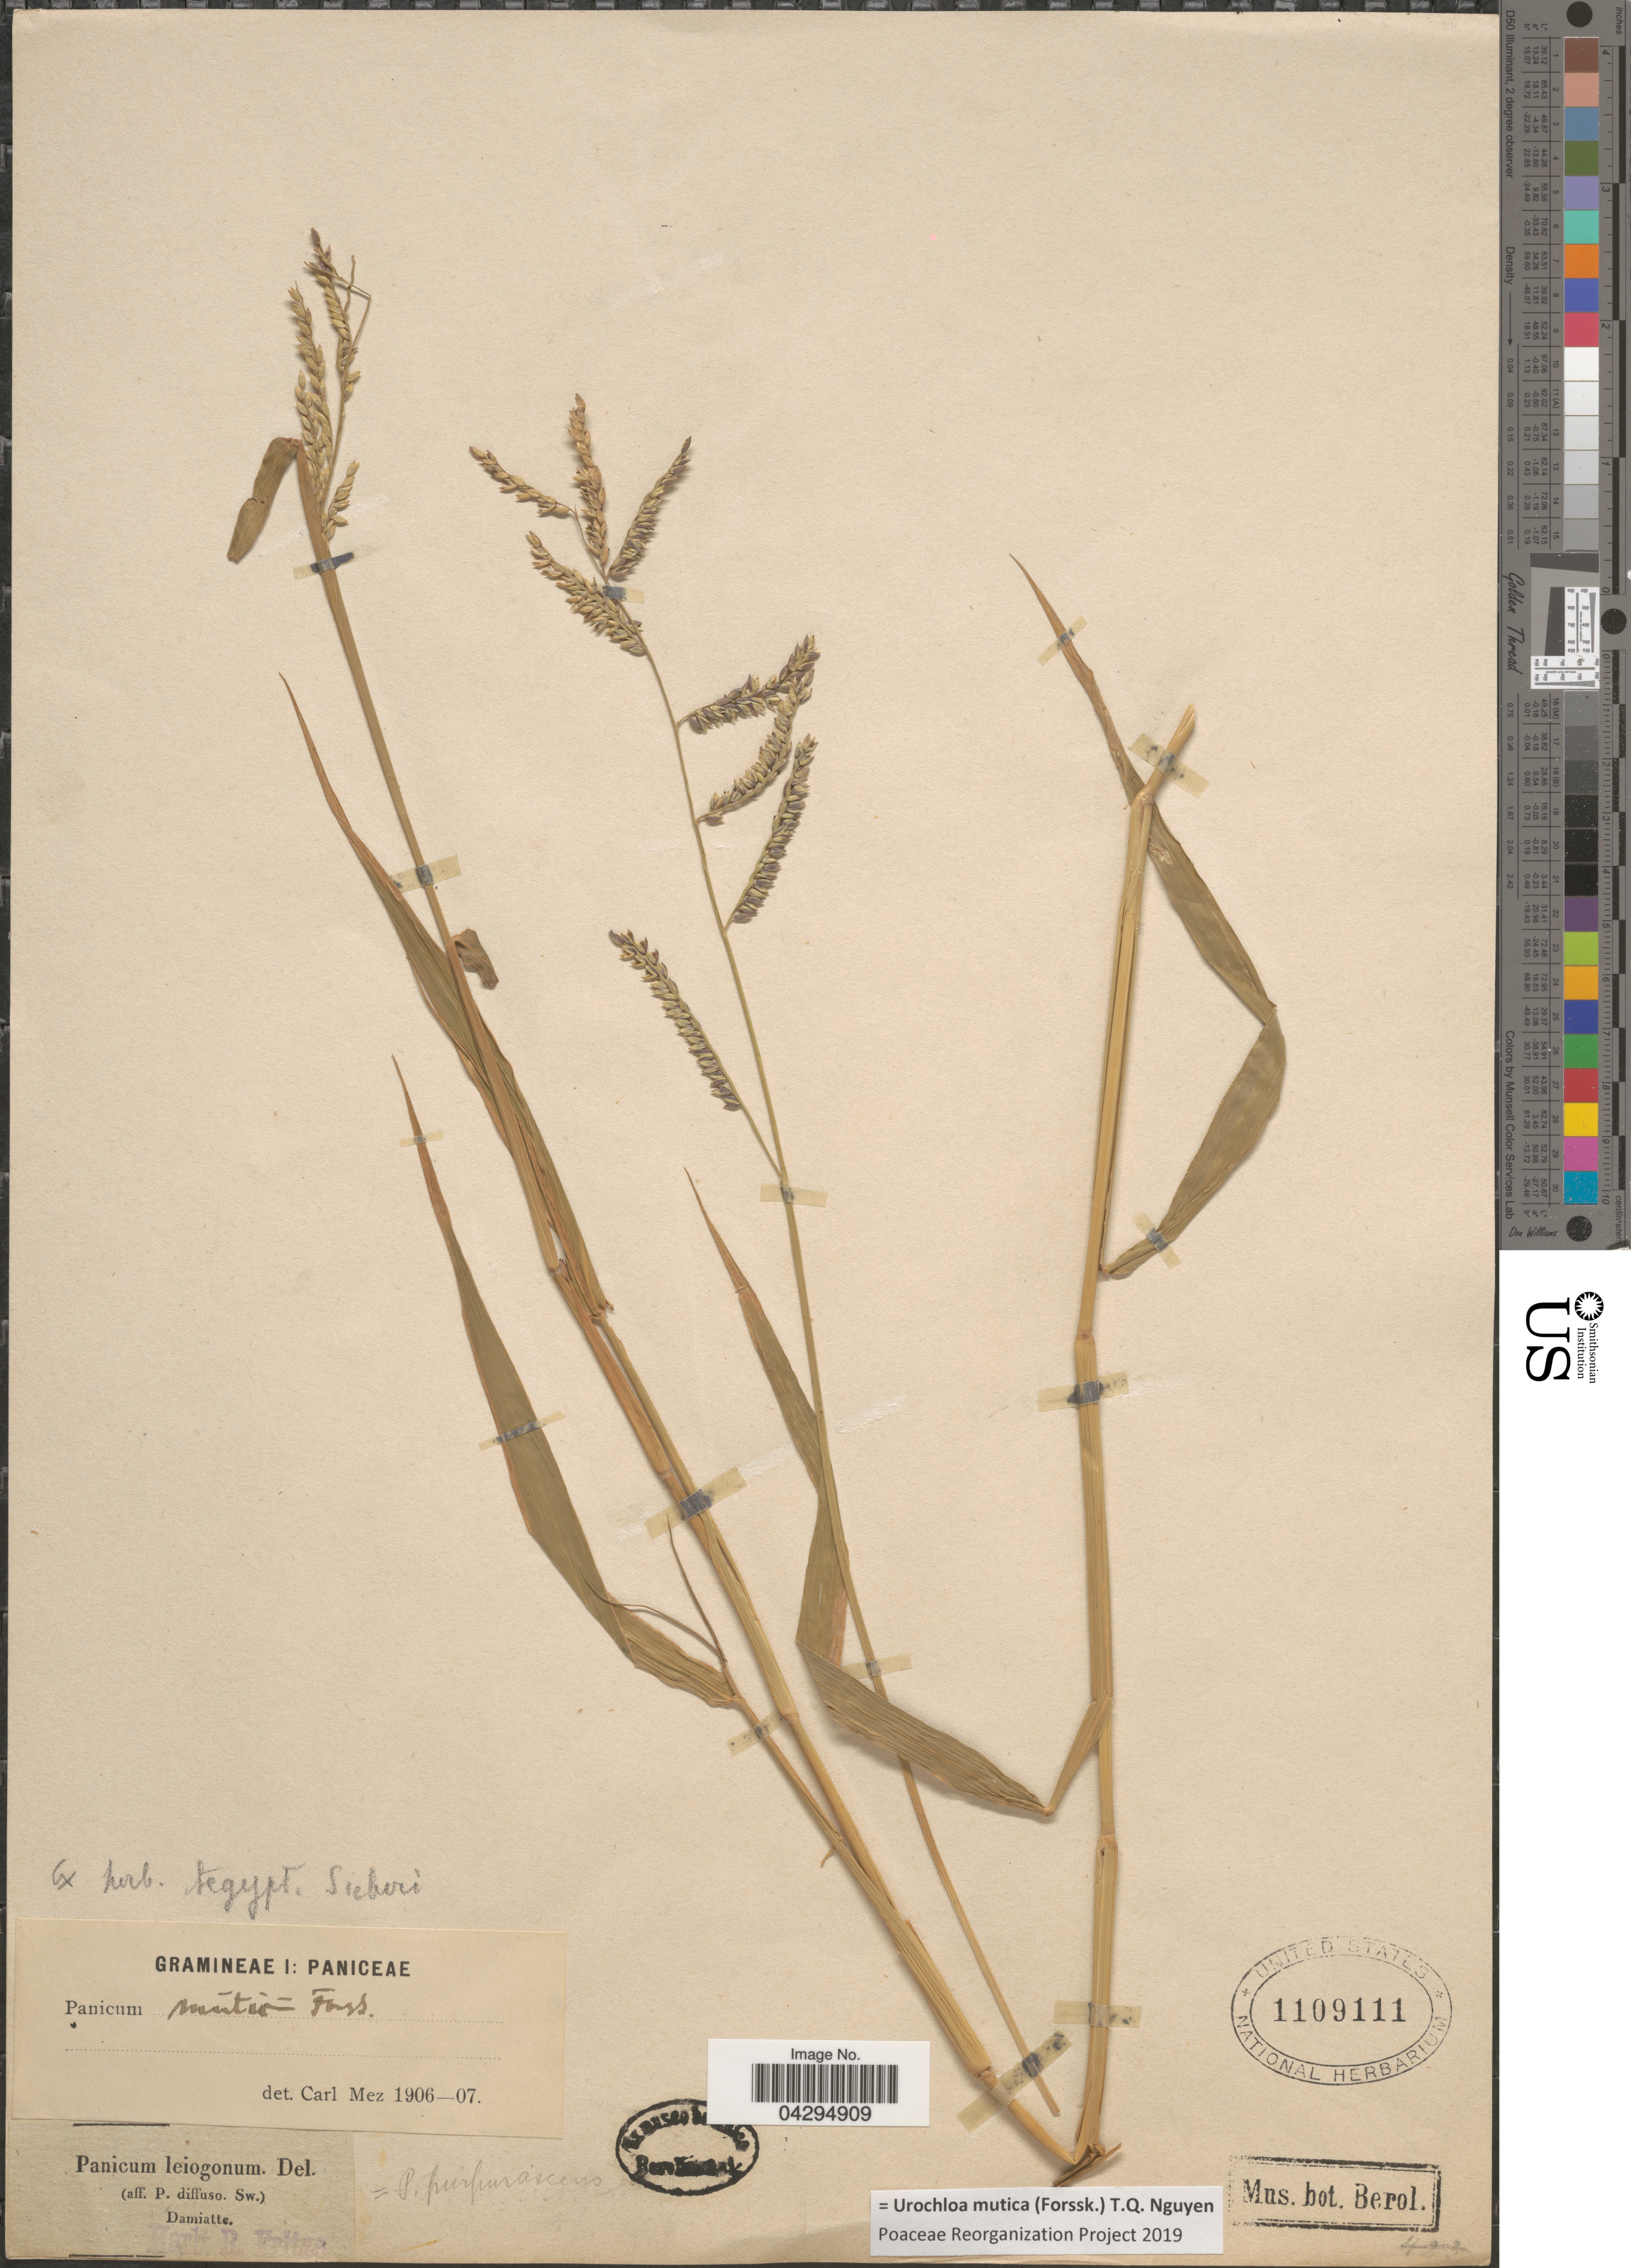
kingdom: Plantae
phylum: Tracheophyta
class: Liliopsida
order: Poales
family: Poaceae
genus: Urochloa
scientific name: Urochloa mutica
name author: (Forssk.) T.Q. Nguyen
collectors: Ex herb R. Fritze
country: France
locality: Damiatte.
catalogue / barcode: US 1109111